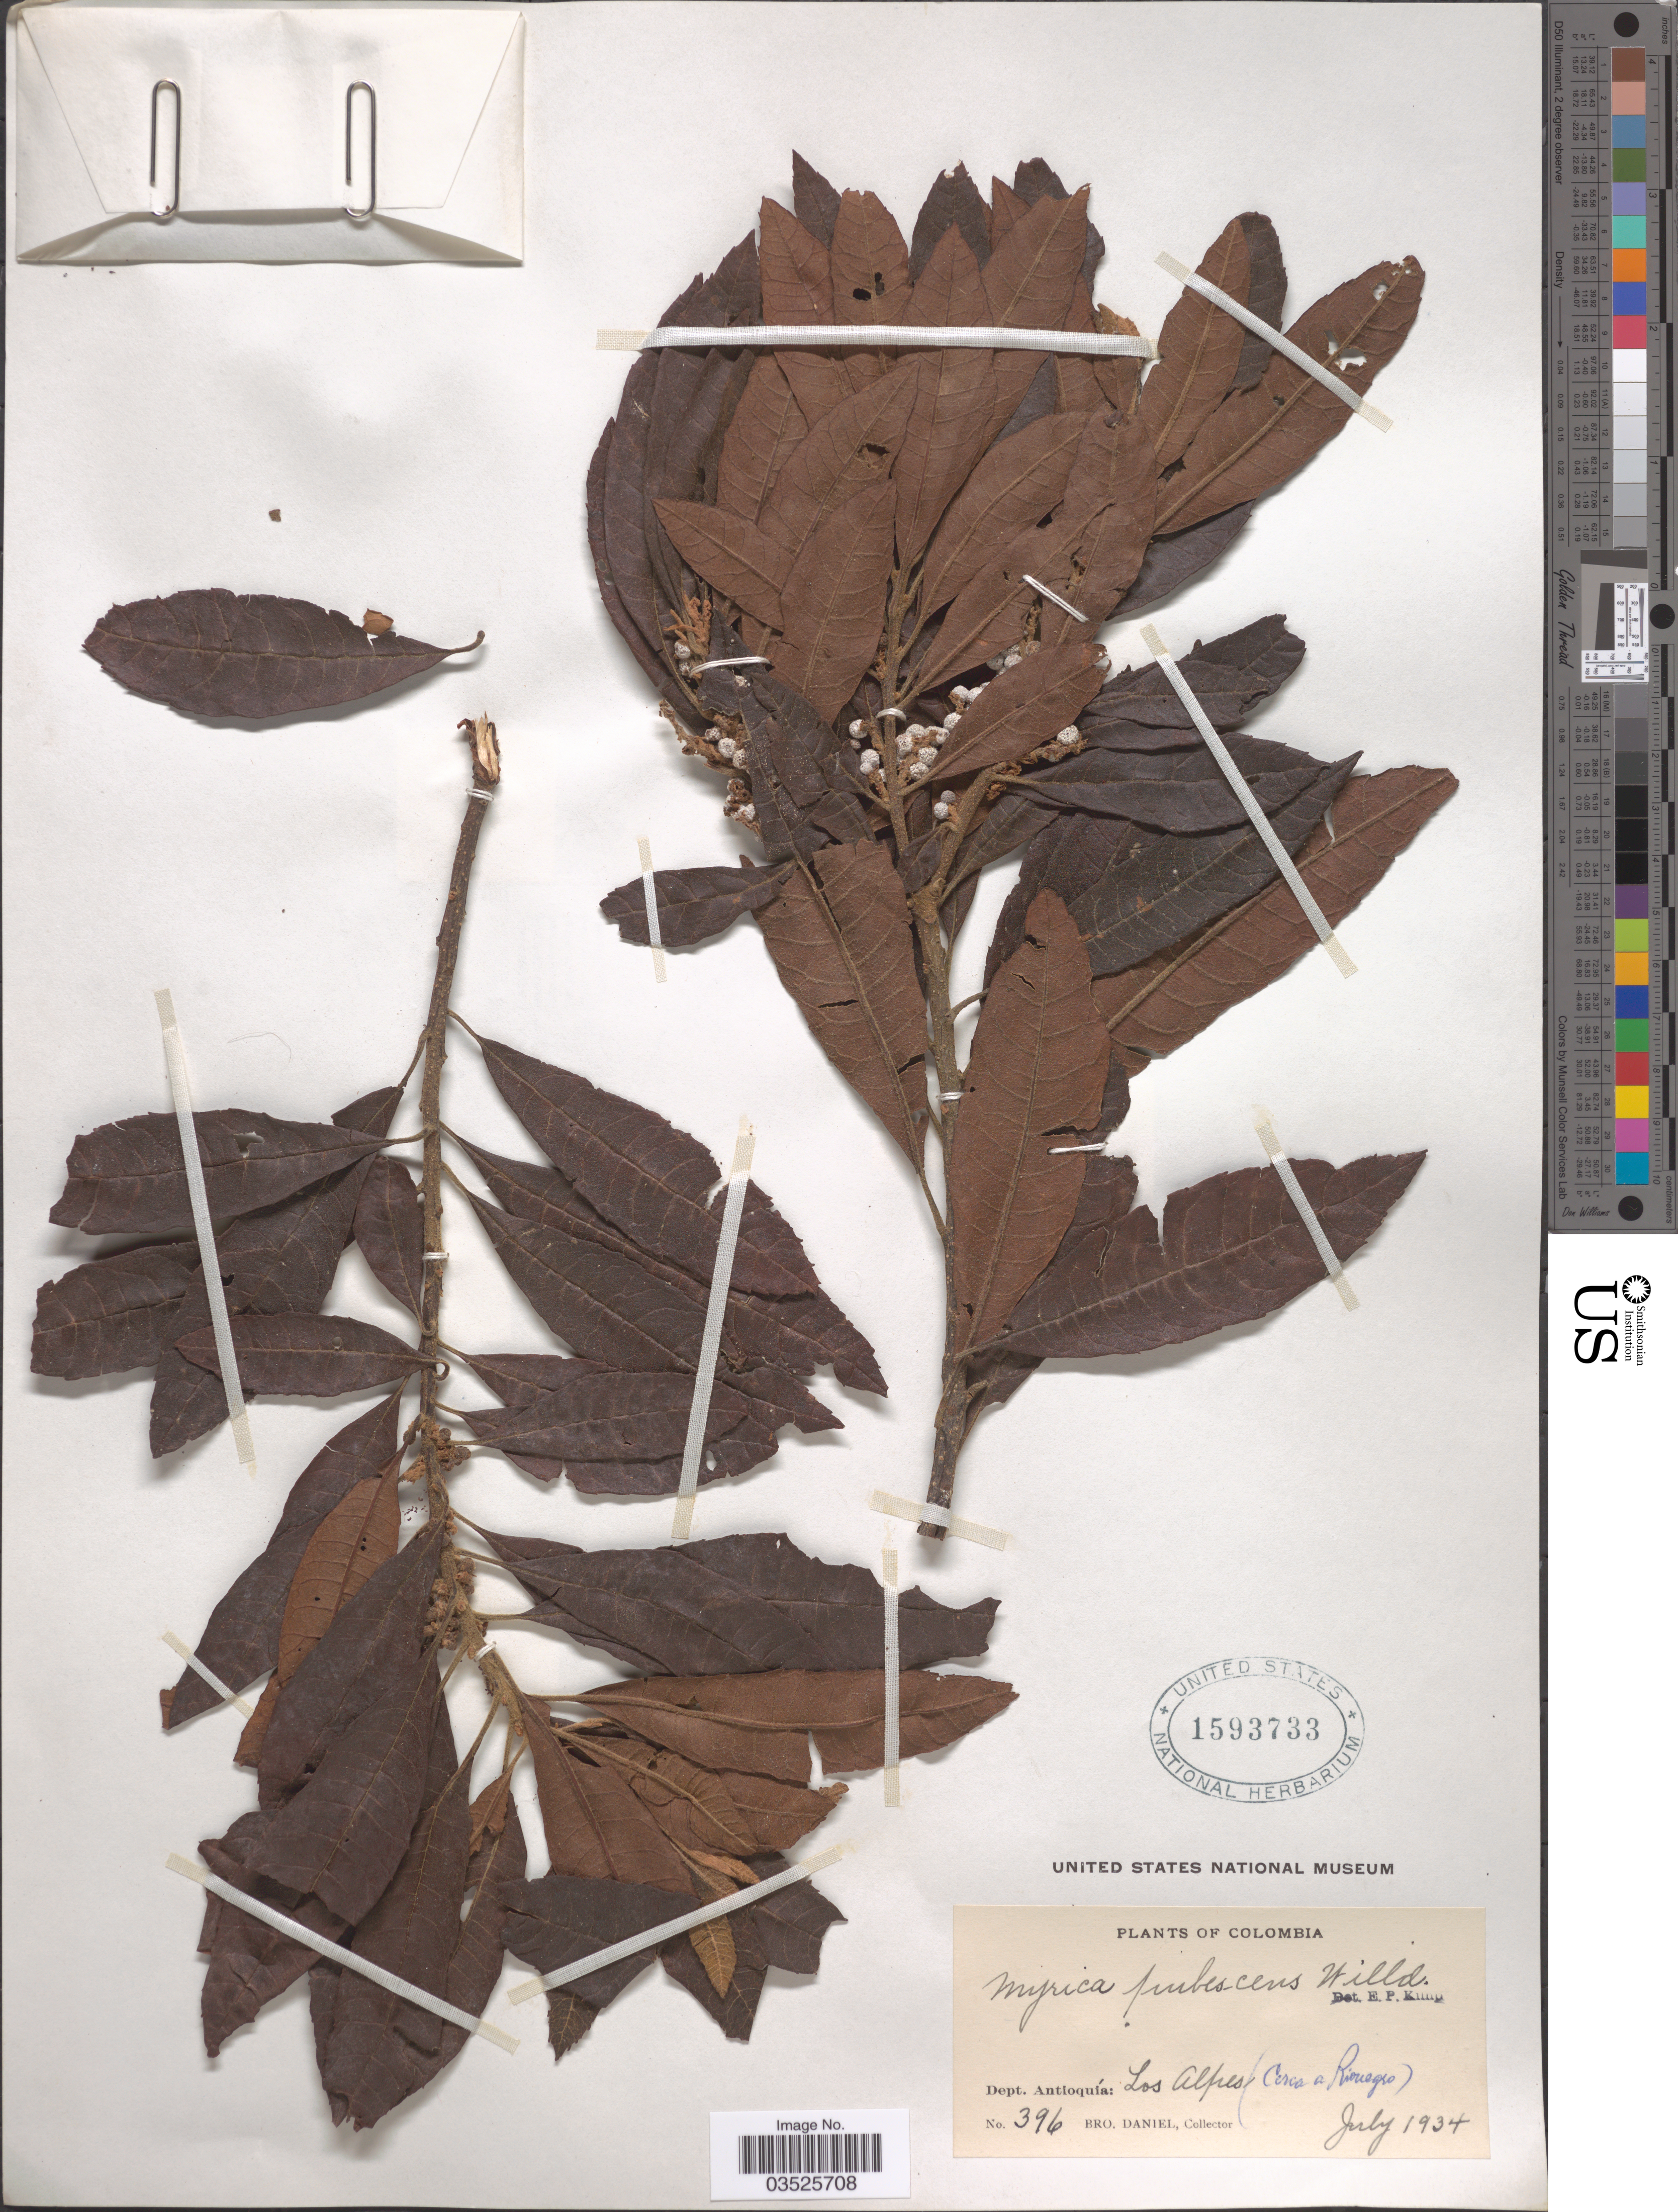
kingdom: Plantae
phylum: Tracheophyta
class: Magnoliopsida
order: Fagales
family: Myricaceae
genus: Morella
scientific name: Morella pubescens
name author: (Humb. & Bonpl. ex Willd.) Wilbur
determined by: Strong, M. T., (US), Smithsonian Institution - National Museum of Natural History (UNITED STATES)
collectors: Bro. Daniel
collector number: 396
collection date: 1934-07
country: Colombia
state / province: Antioquia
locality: Dept. Antioquía: Los Alpes, (Cerca a Rionegro).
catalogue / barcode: US 1593733